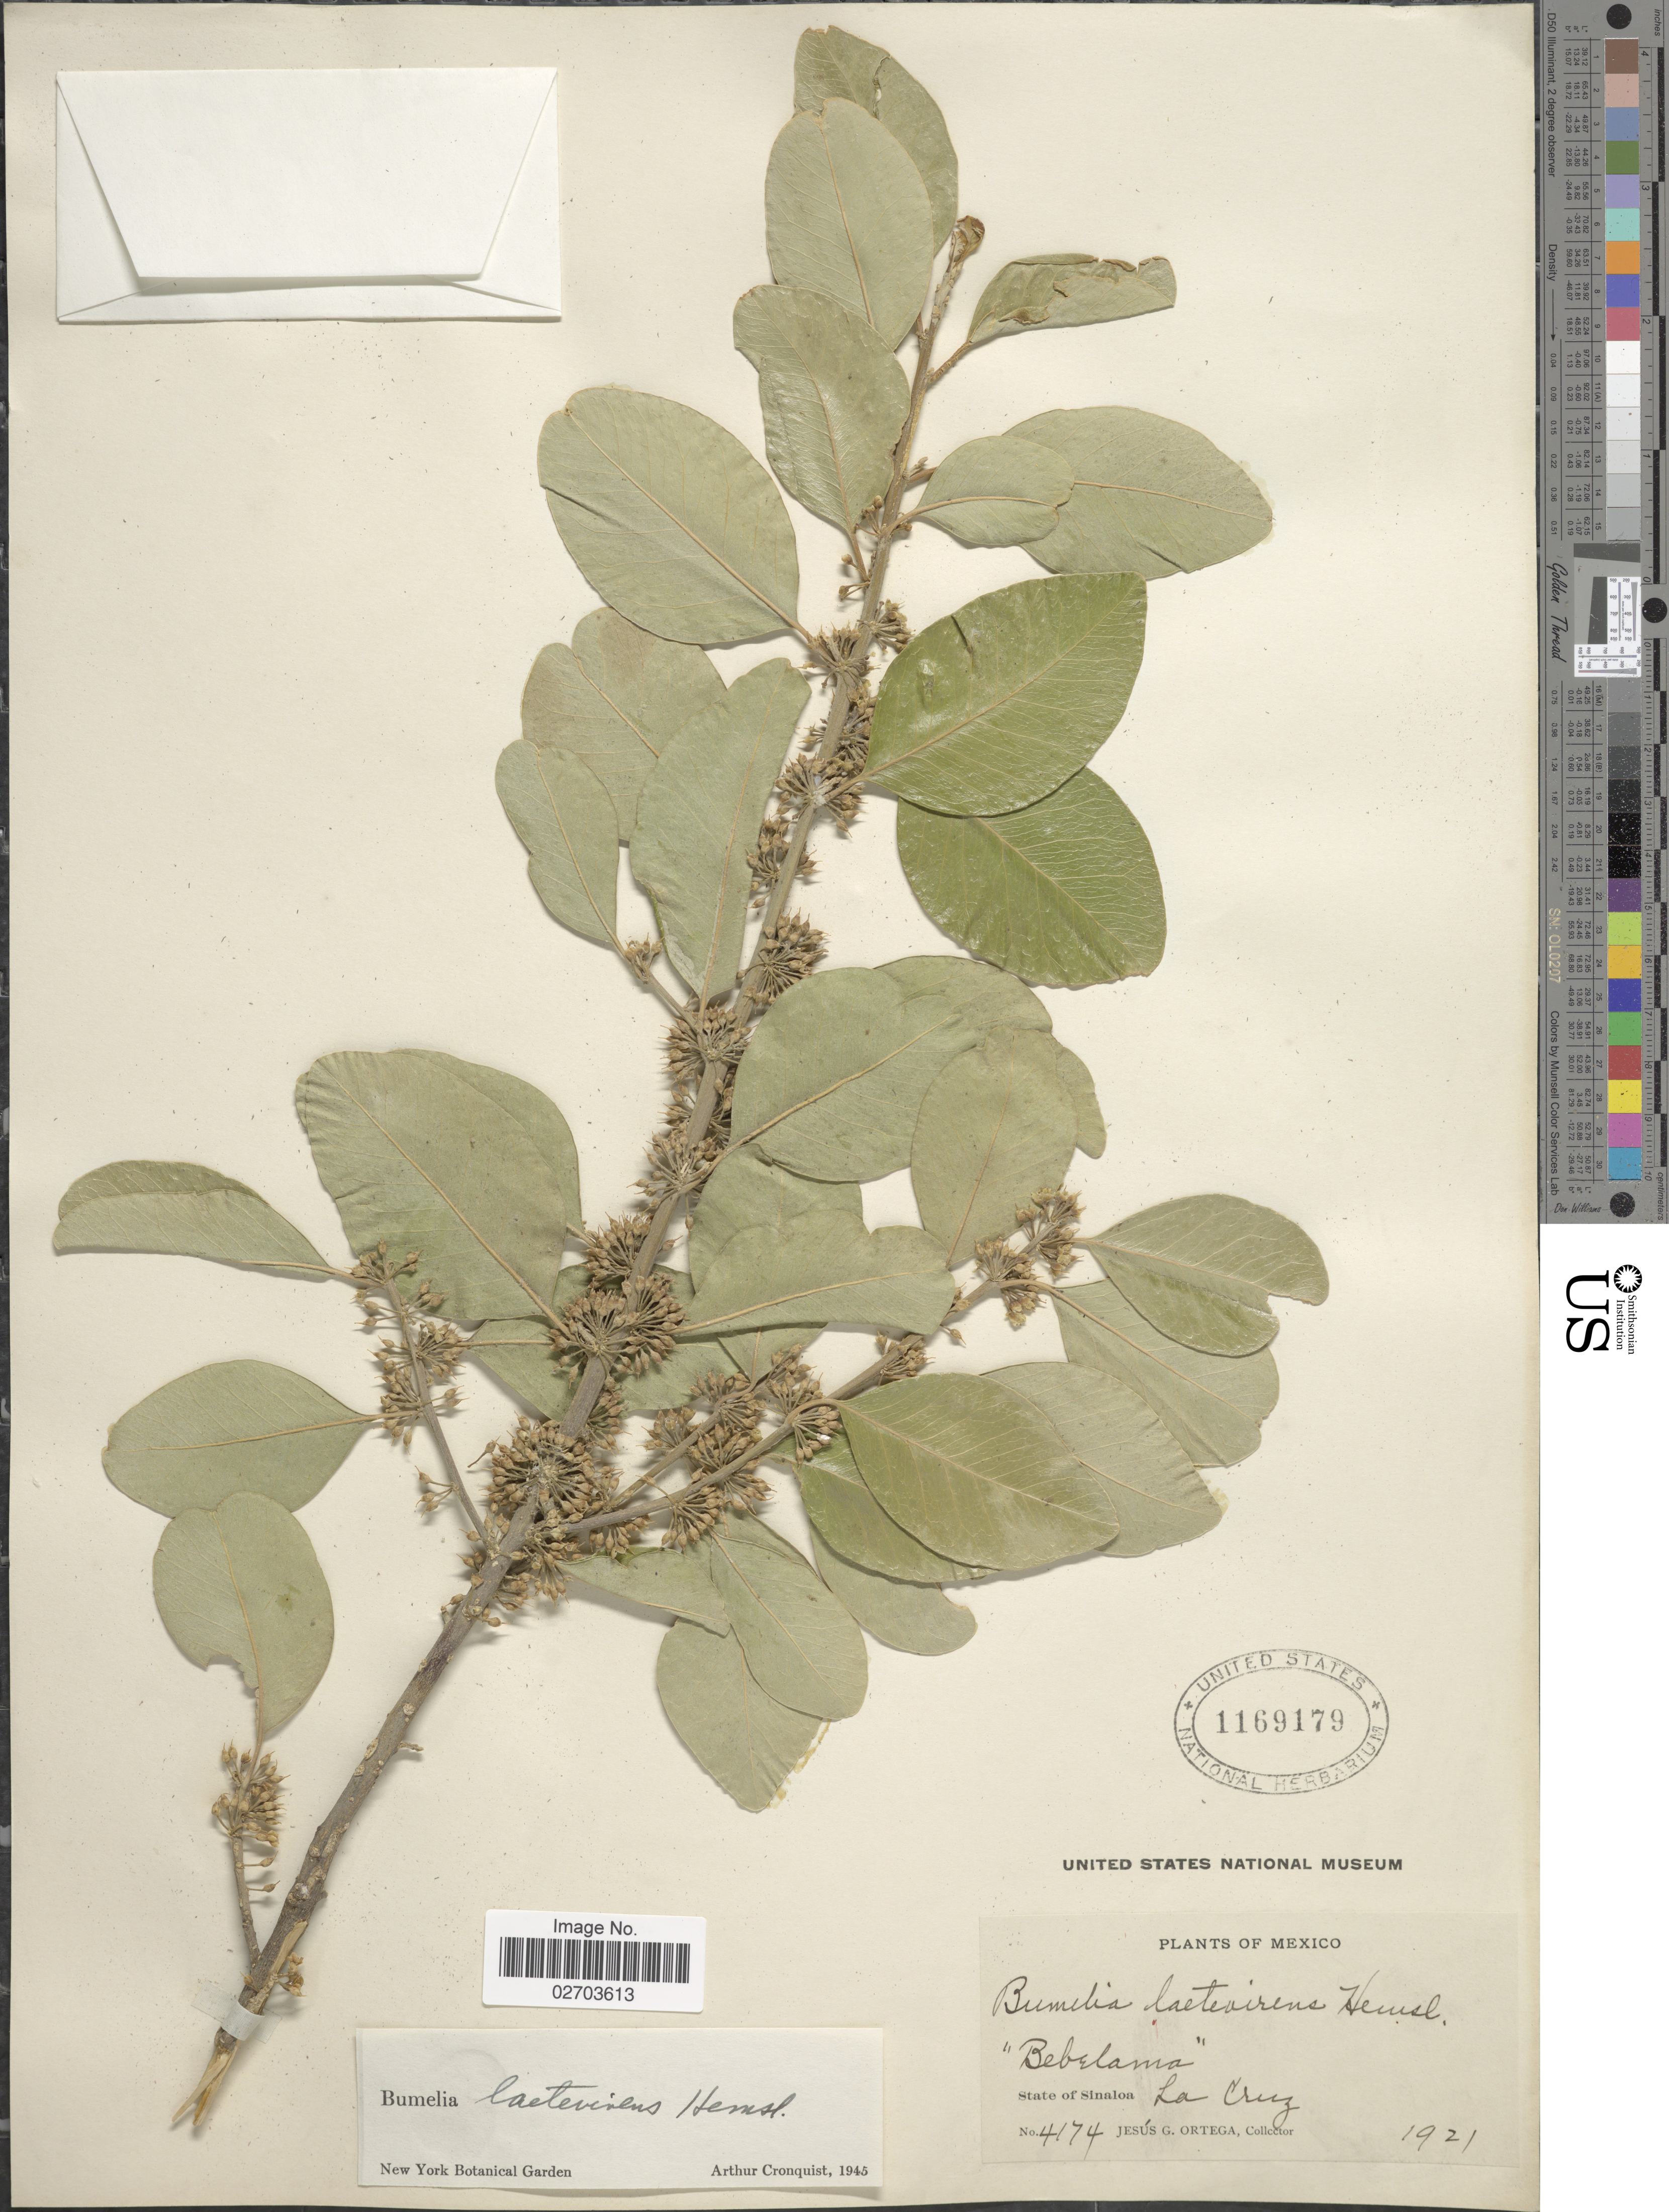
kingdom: Plantae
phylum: Tracheophyta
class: Magnoliopsida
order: Ericales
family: Sapotaceae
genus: Sideroxylon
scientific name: Sideroxylon palmeri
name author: (Rose) T.D. Penn.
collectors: J. Ortega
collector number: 4174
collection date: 1921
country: Mexico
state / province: Sinaloa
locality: La Cruz.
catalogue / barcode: US 1169179